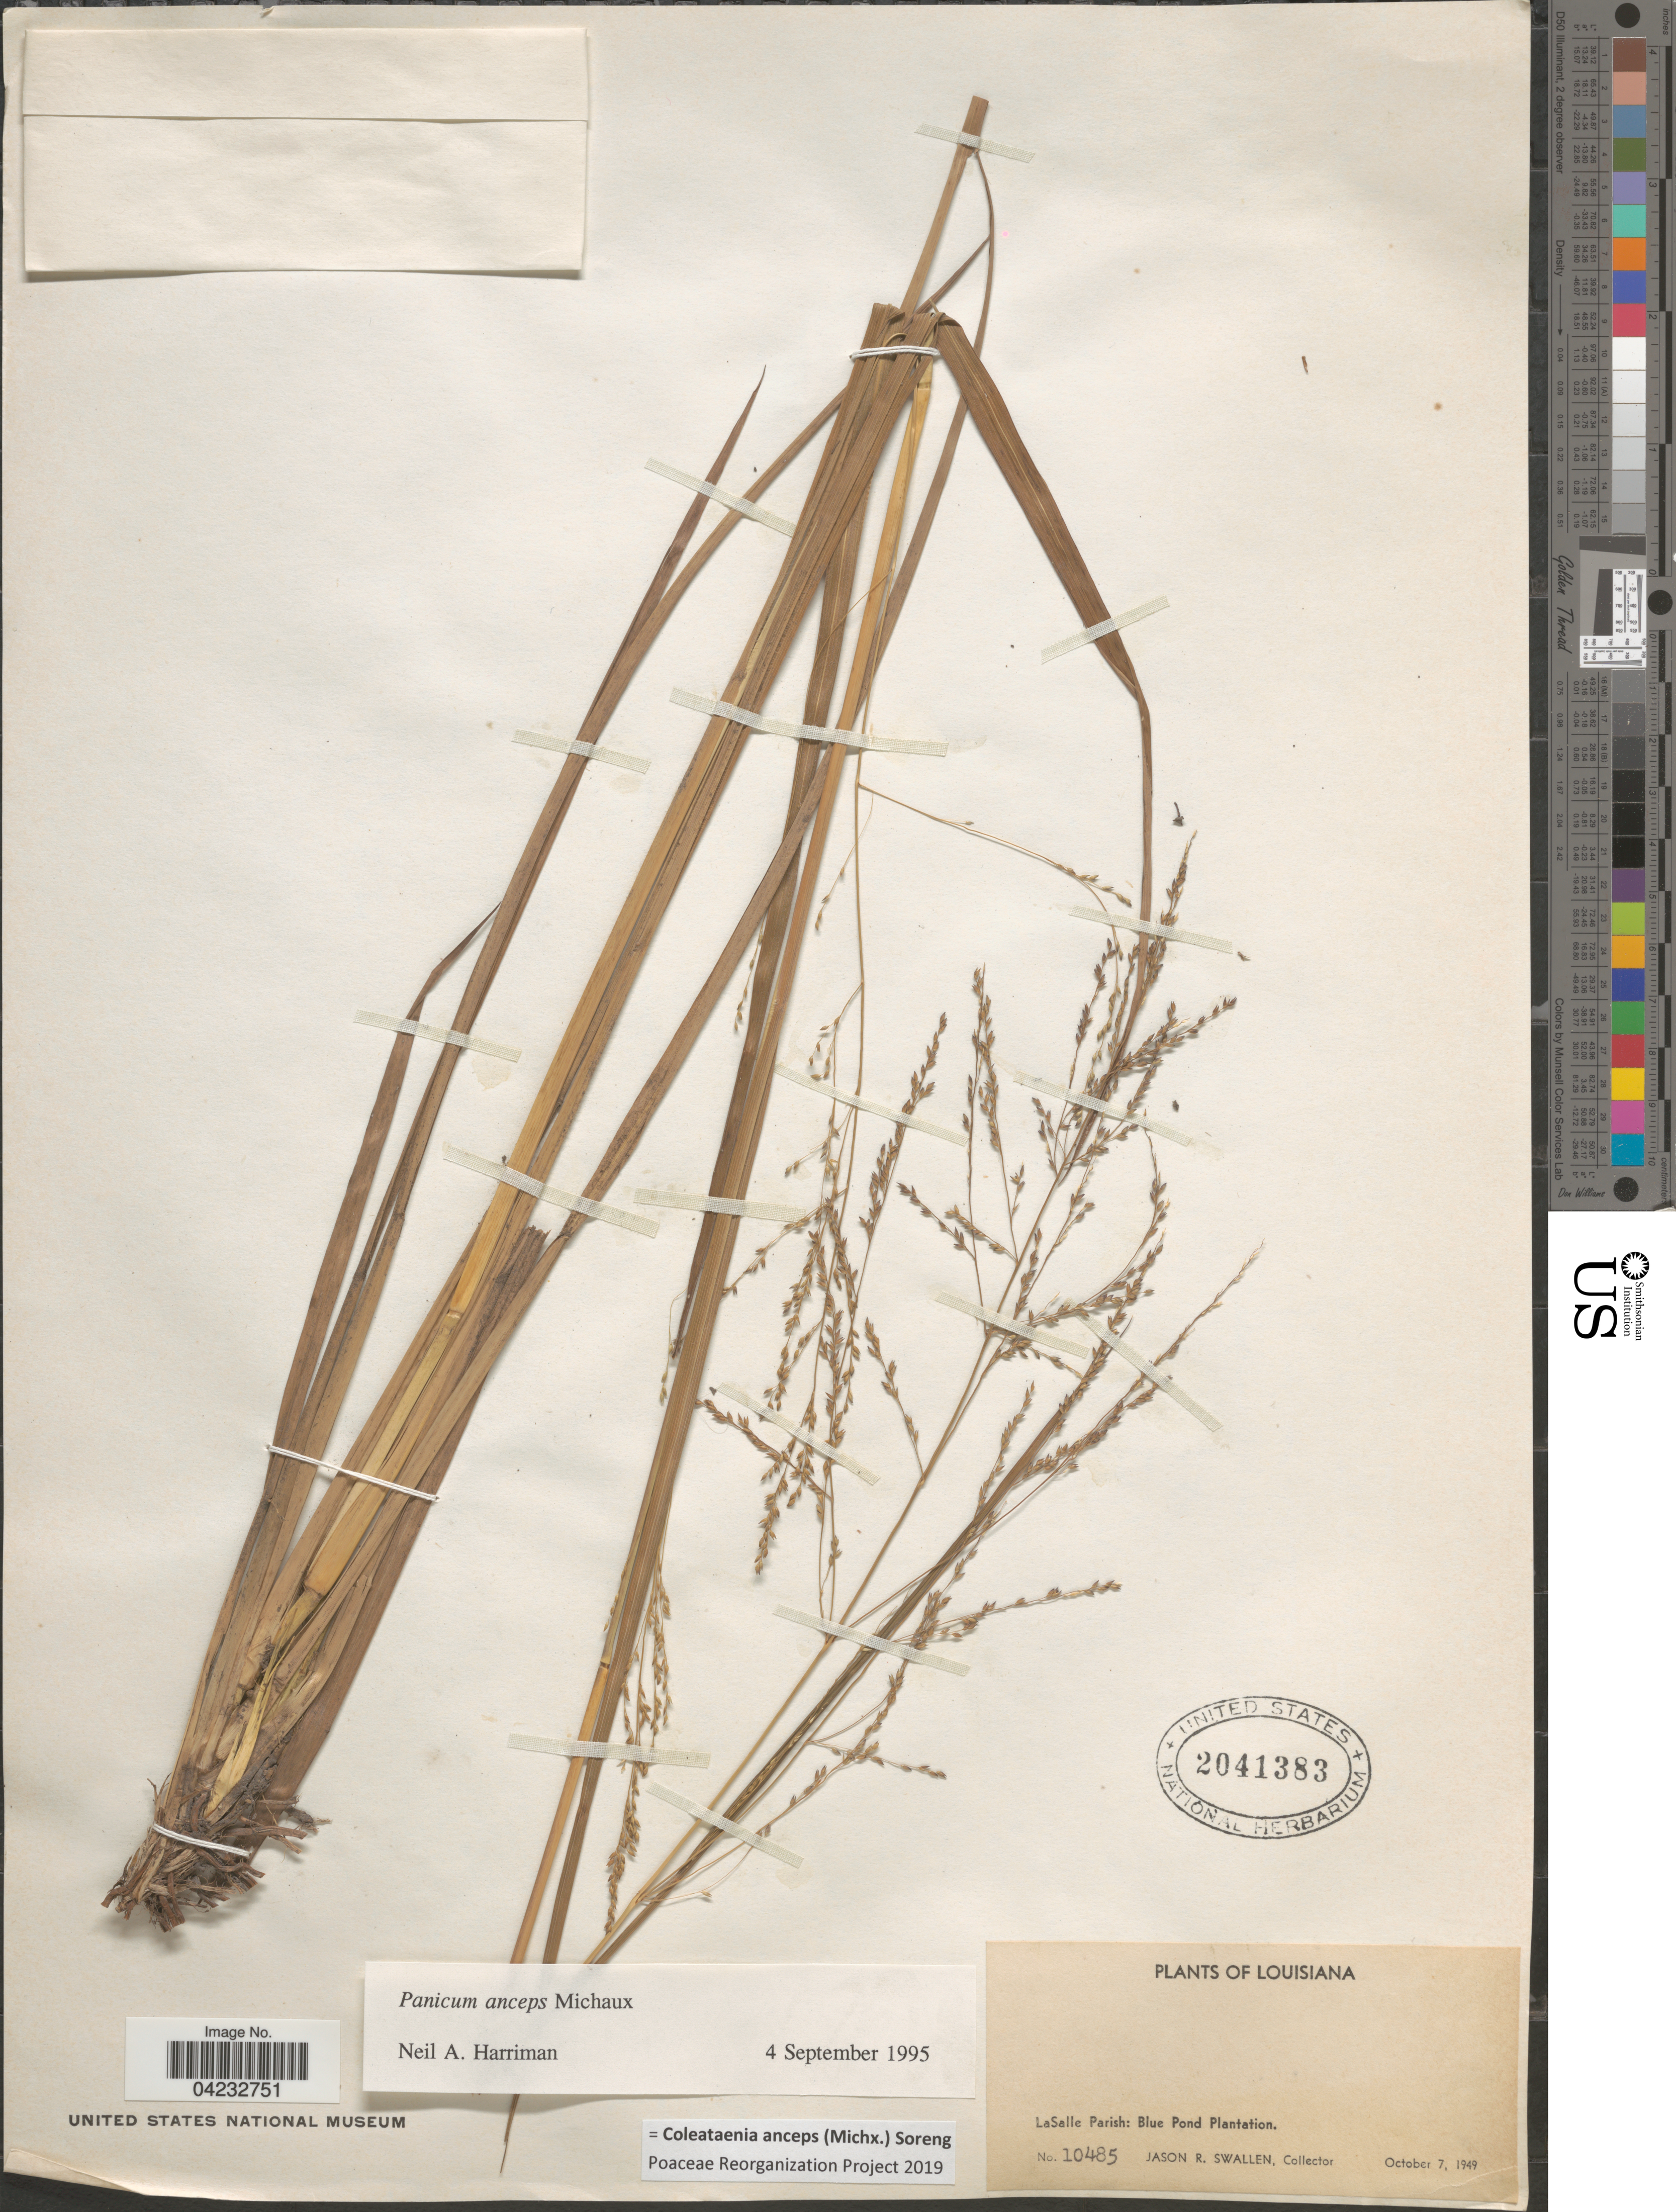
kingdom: Plantae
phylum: Tracheophyta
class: Liliopsida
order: Poales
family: Poaceae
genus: Coleataenia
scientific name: Coleataenia anceps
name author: (Michx.) Soreng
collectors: J. R. Swallen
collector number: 10485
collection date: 1949-10-07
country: United States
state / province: Louisiana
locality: LaSalle Parish: Blue Pond Plantation.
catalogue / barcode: US 2041383